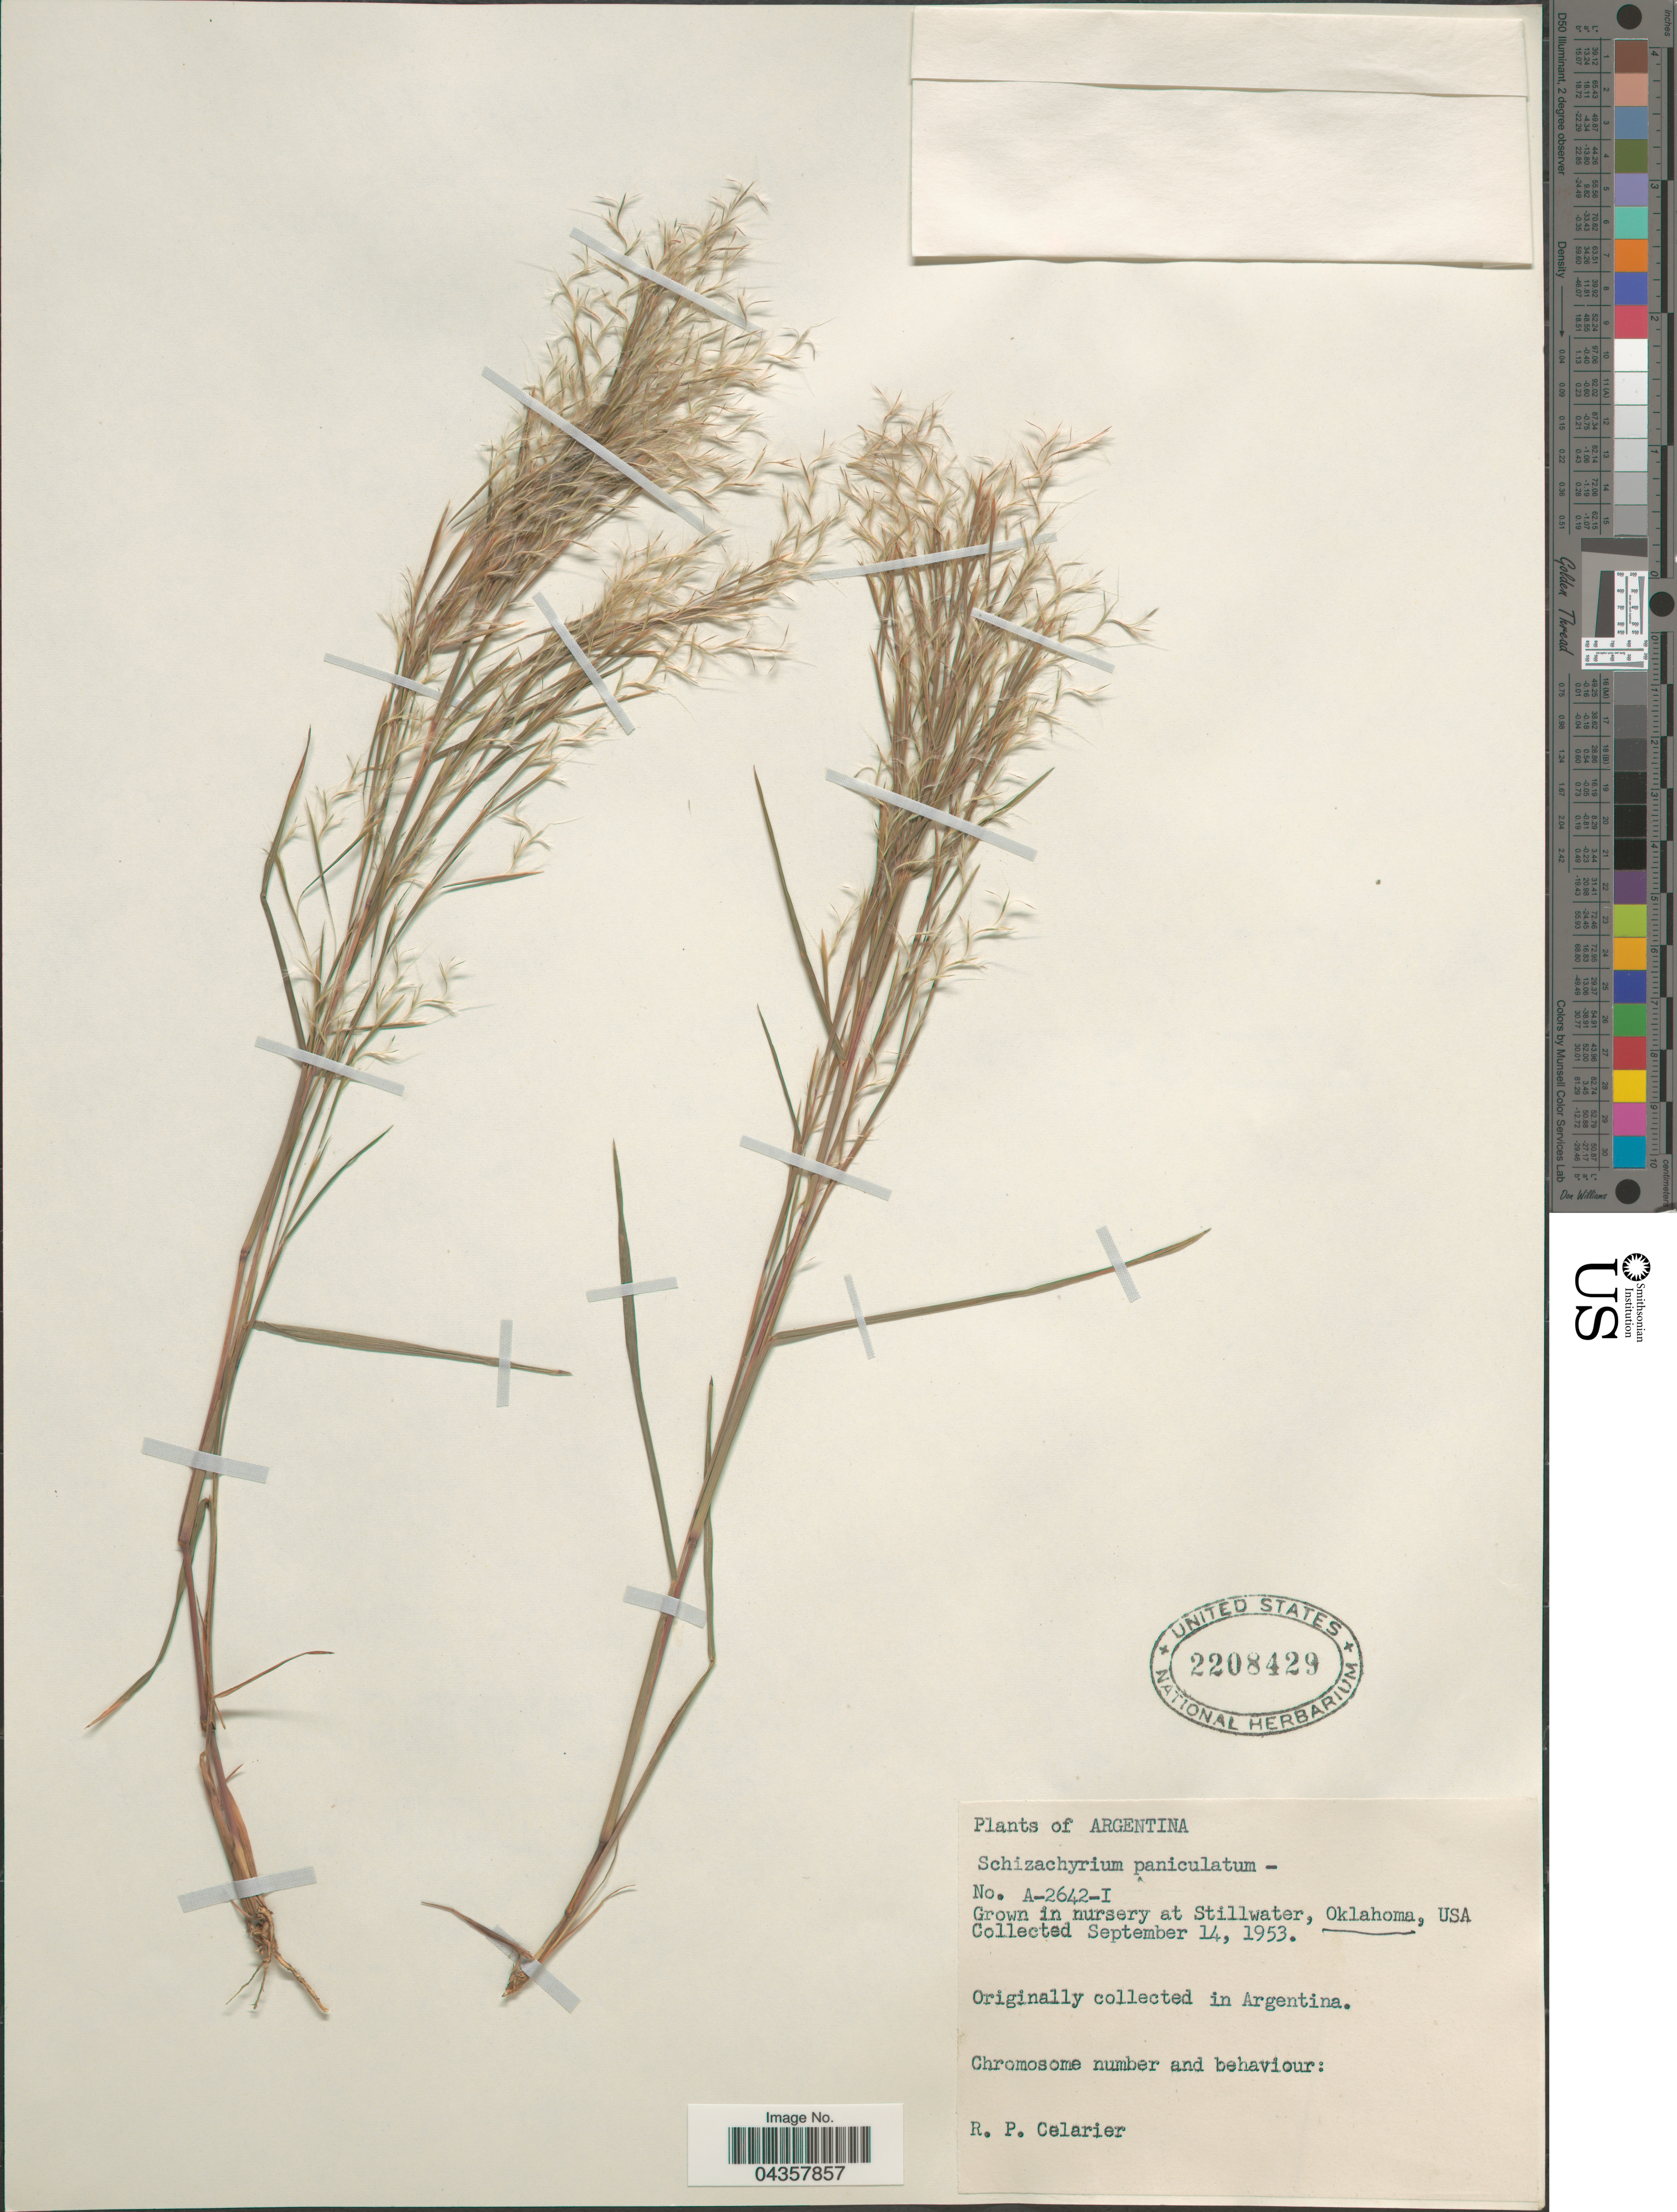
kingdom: Plantae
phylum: Tracheophyta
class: Liliopsida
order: Poales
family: Poaceae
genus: Schizachyrium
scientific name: Schizachyrium microstachyum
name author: (Desv. ex Ham.) Roseng. et al.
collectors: R. Celarier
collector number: A-2642-I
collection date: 1953-09-14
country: United States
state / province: Oklahoma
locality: Grown in nursery at Stillwater.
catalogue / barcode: US 2208429